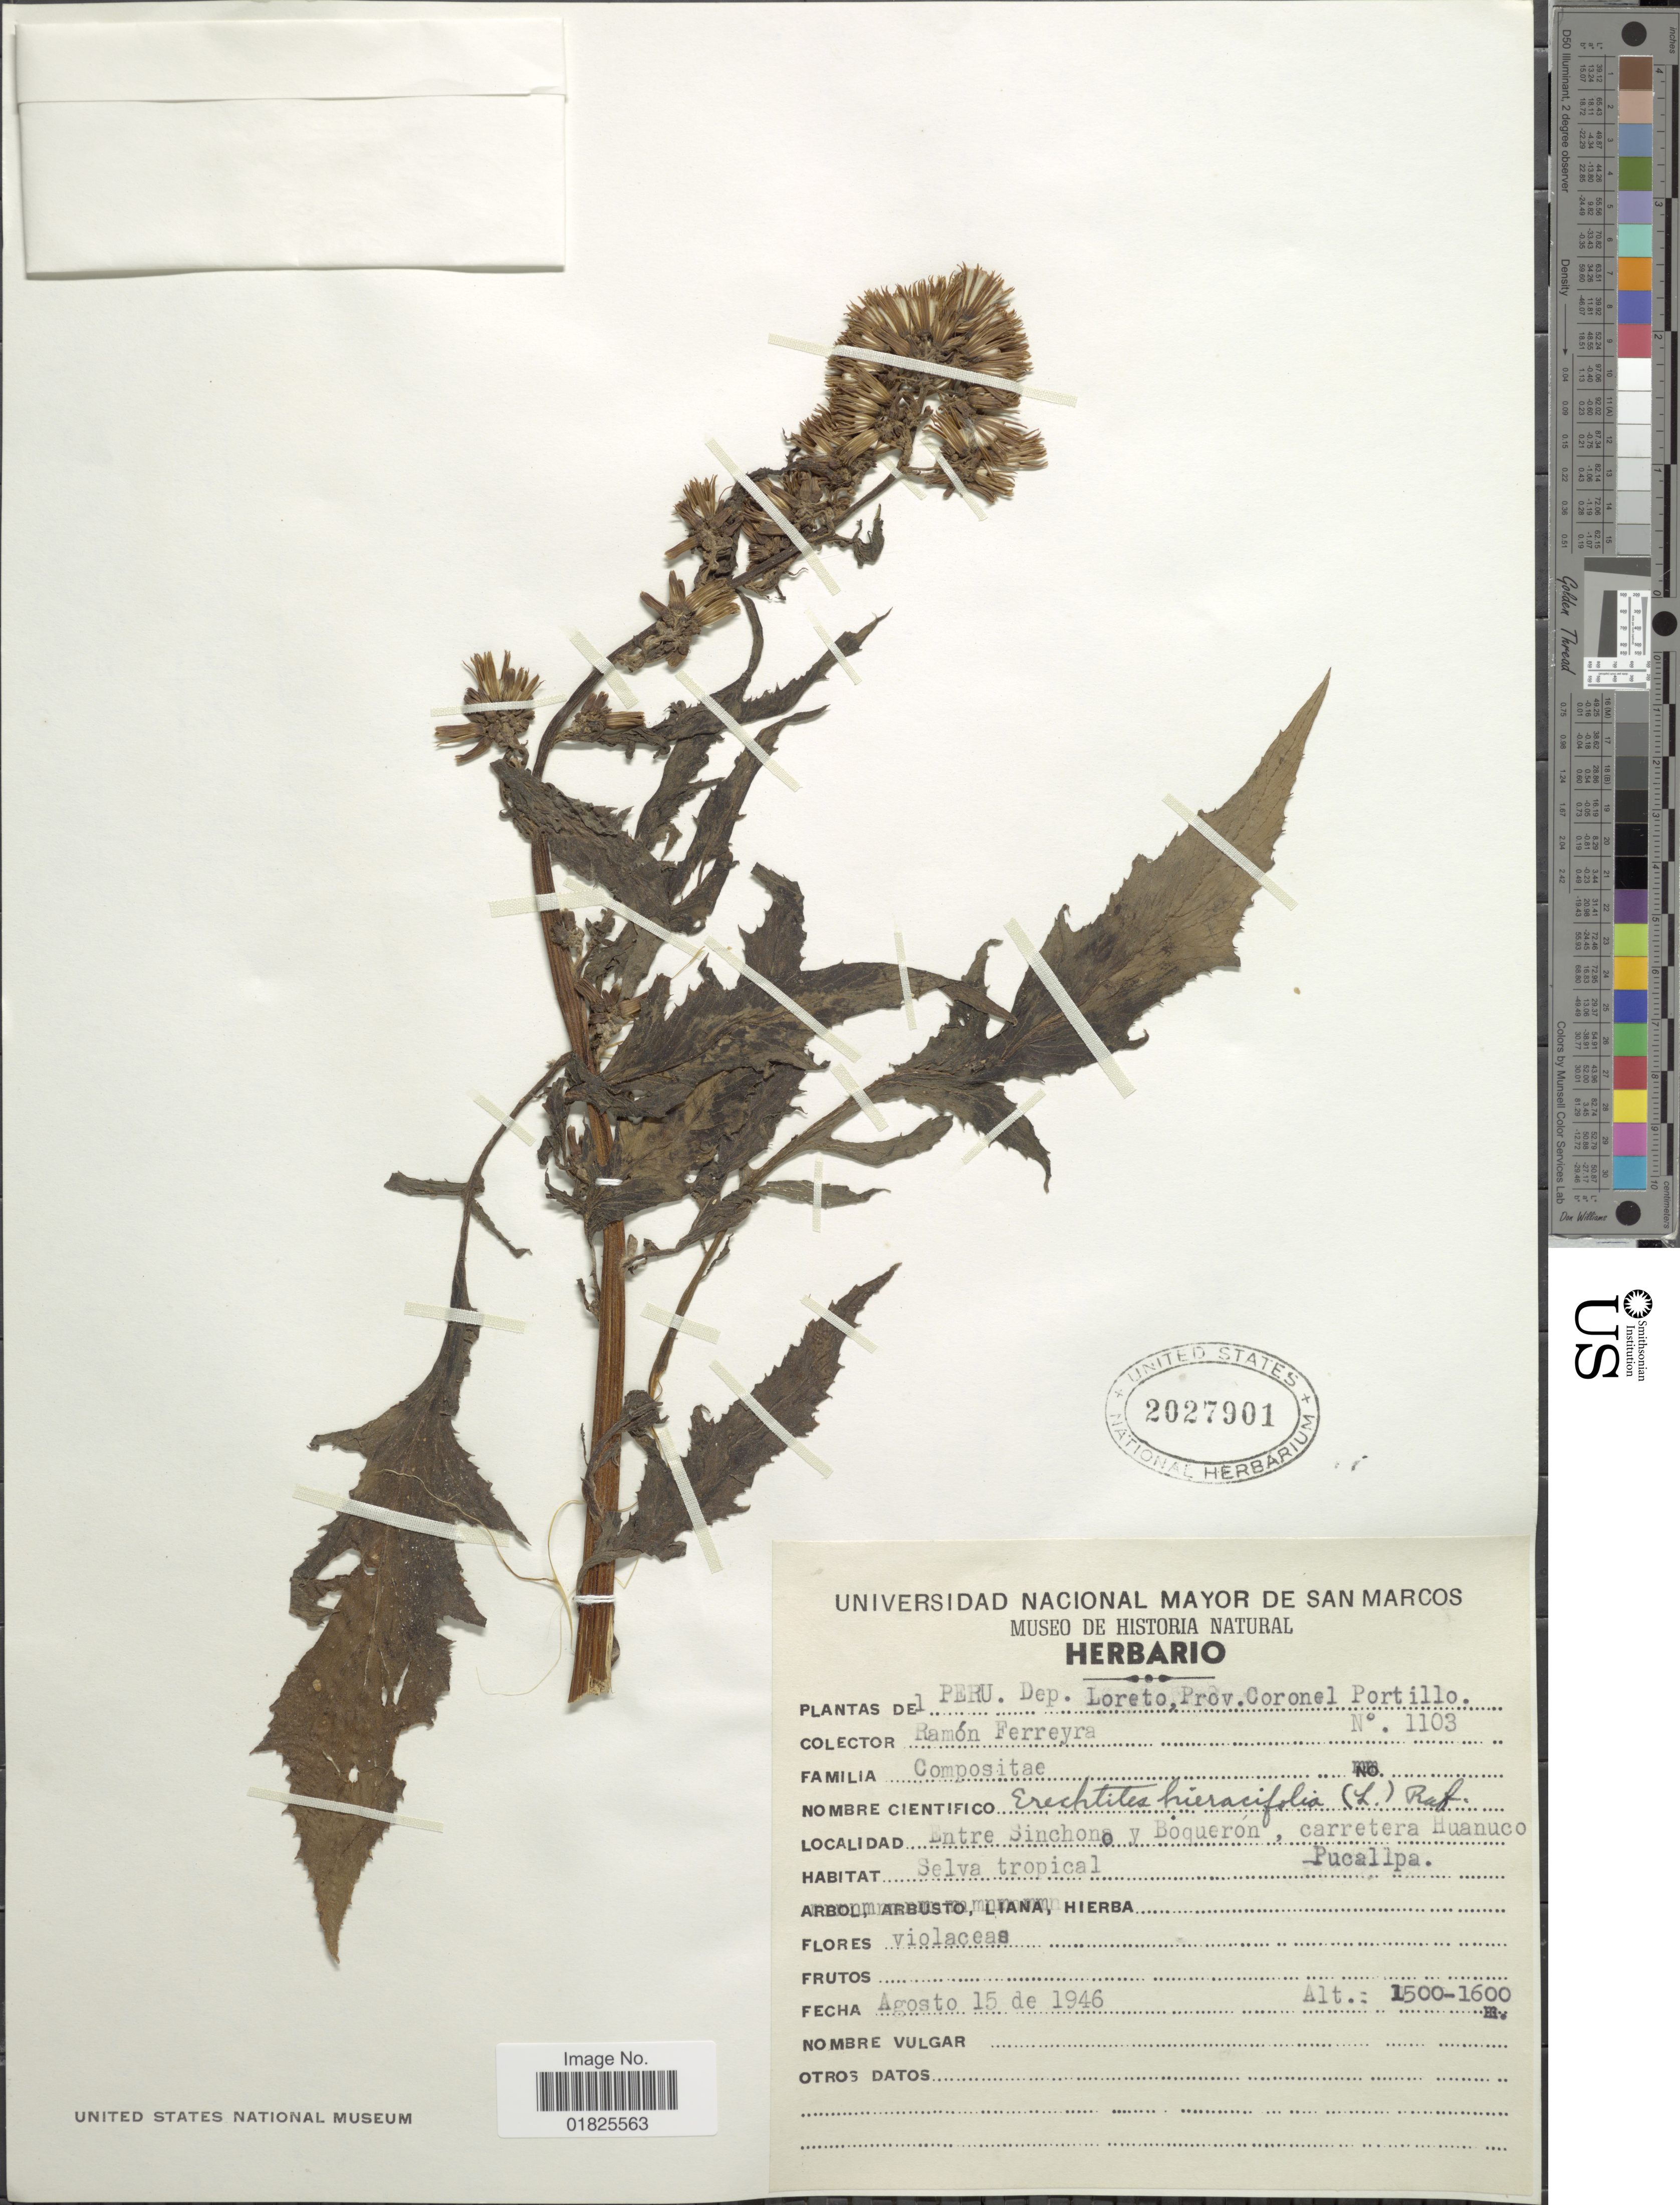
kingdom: Plantae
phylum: Tracheophyta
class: Magnoliopsida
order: Asterales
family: Asteraceae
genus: Erechtites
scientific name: Erechtites hieraciifolius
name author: (L.) Raf. ex DC.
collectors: R. A. Ferreyra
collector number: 1103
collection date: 1946-08-15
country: Peru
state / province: Huánuco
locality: Entre Sinchona y Boqeron, carretera Huanuco Pucallpa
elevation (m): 1500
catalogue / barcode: US 2027901